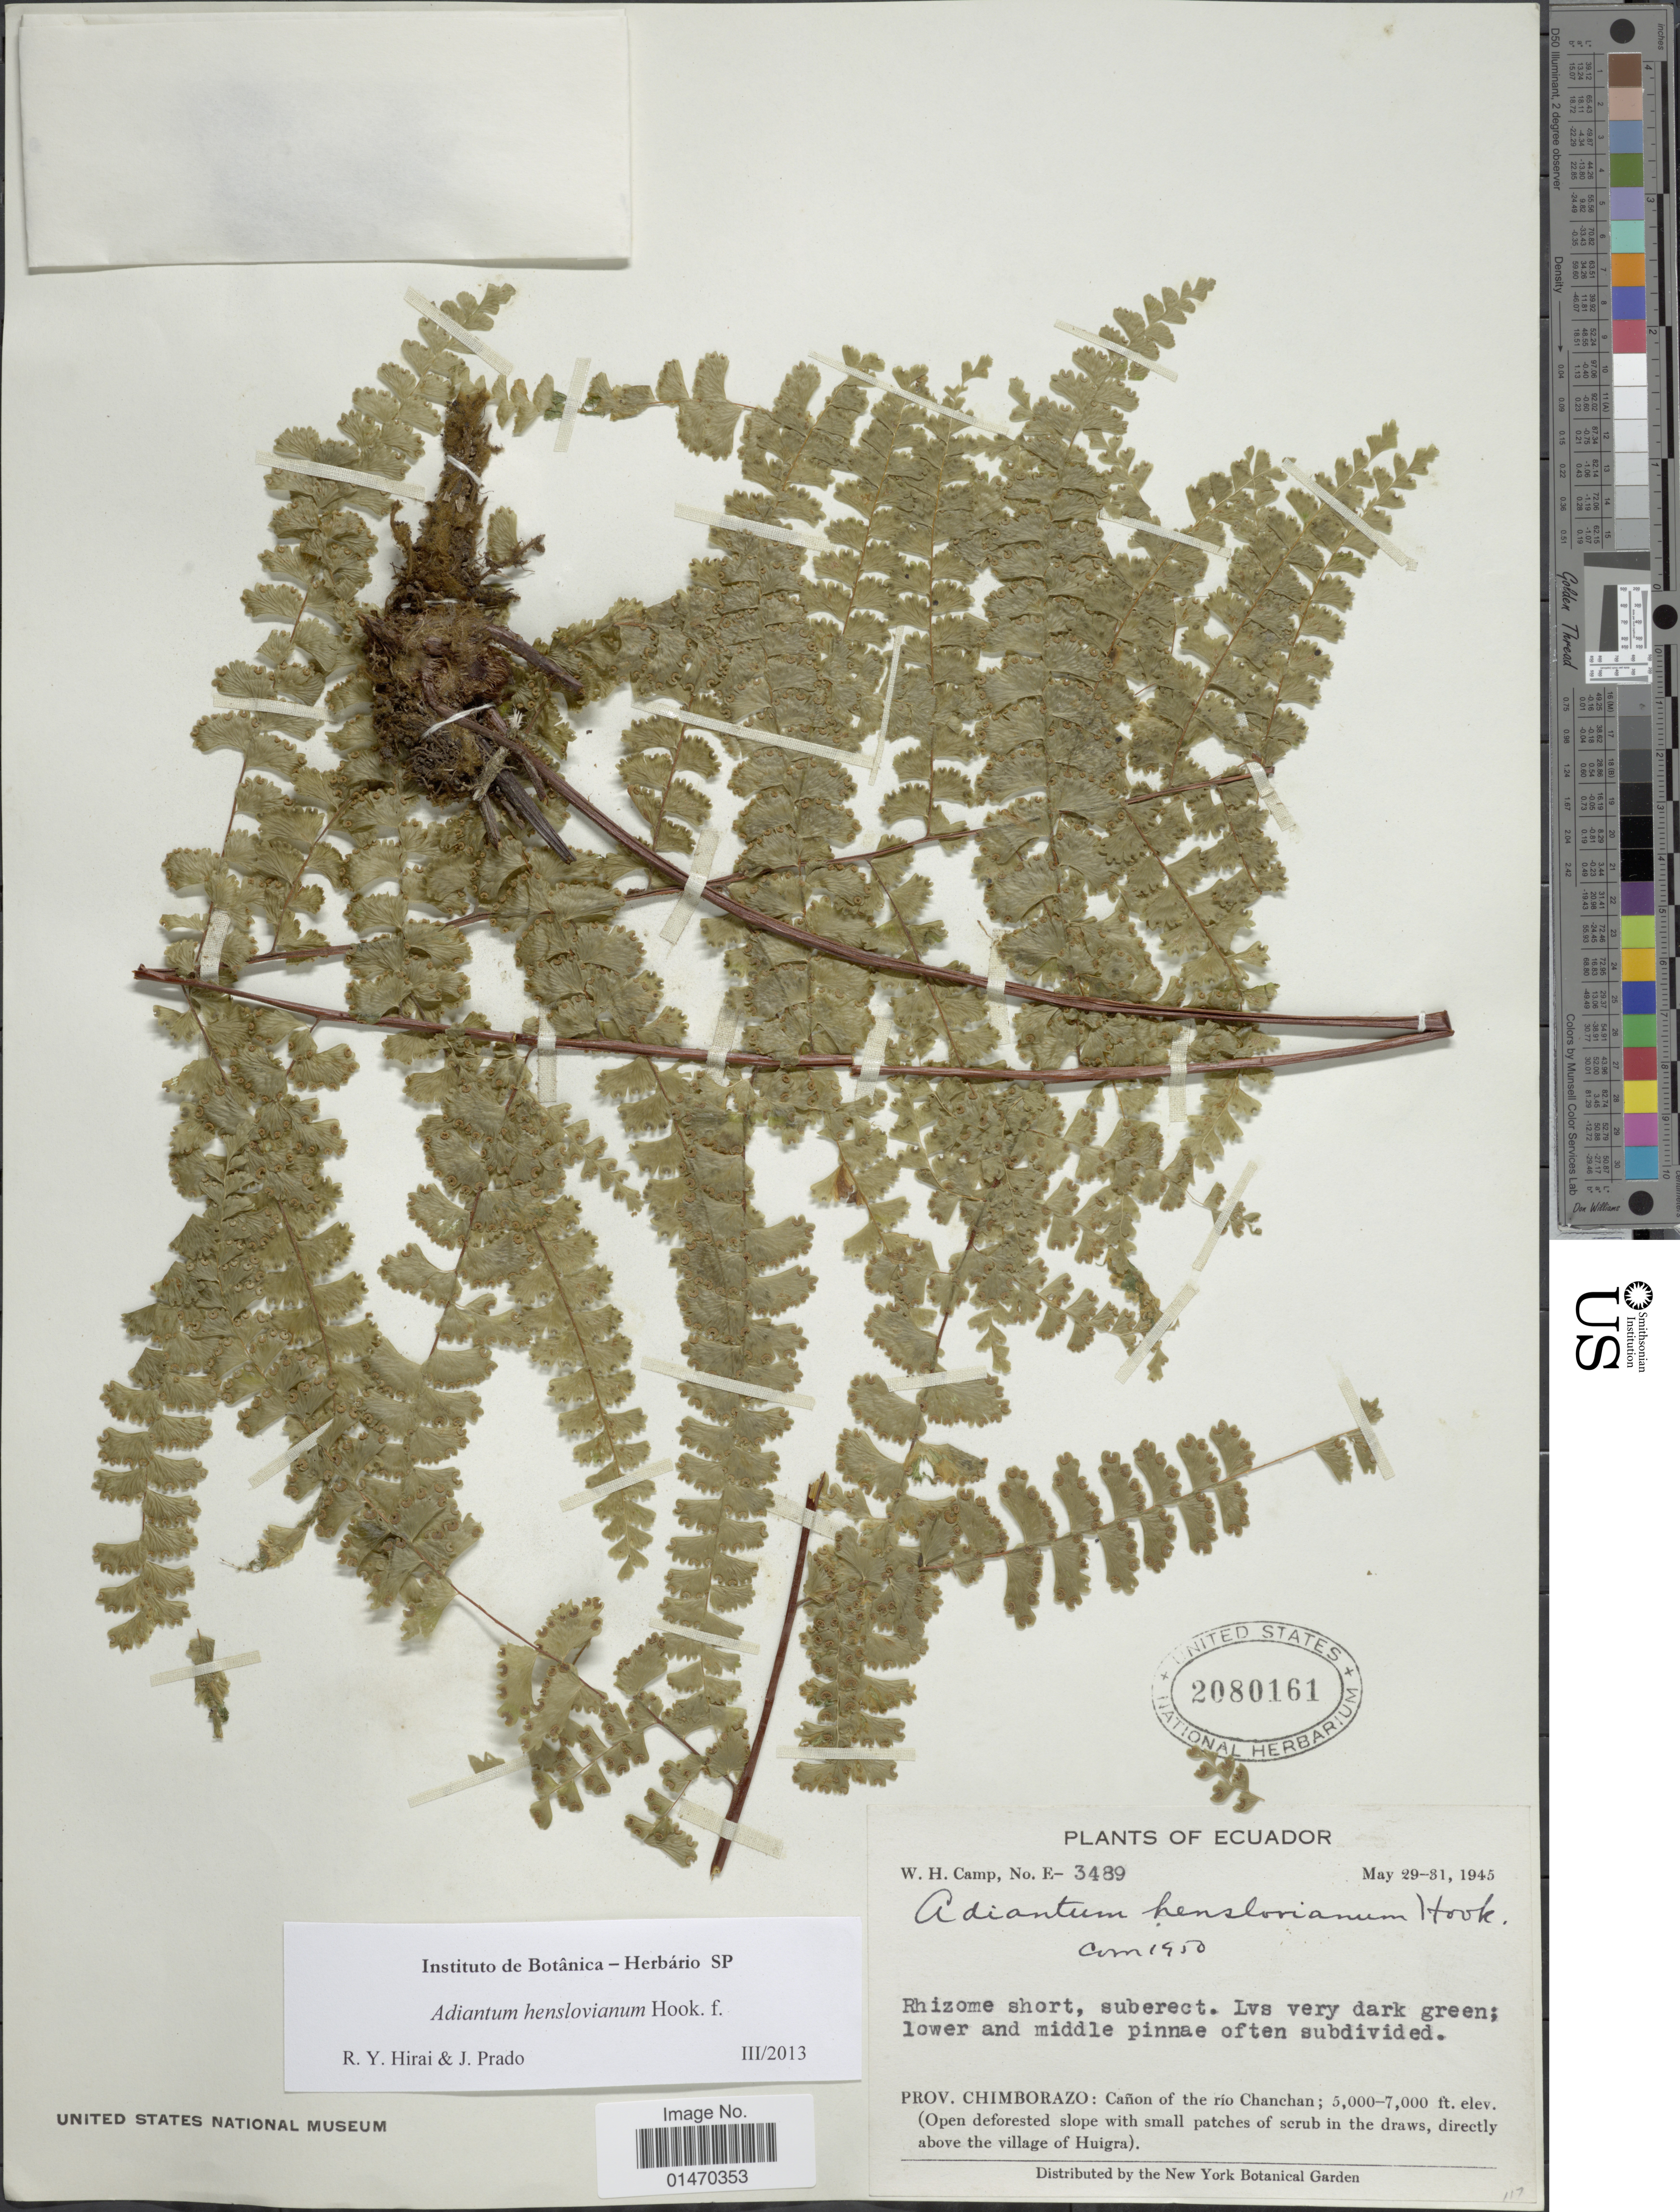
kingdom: Plantae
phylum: Tracheophyta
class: Polypodiopsida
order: Polypodiales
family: Pteridaceae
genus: Adiantum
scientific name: Adiantum henslovianum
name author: Hook. f.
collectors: W. H. Camp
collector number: E-3489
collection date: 1945-05-29/1945-05-31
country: Ecuador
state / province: Chimborazo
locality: Cañon of the Río Chanchan. (Open deforested slope with small patches of scrub in the draws, directly above the village of Huigra).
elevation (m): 1524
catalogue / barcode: US 2080161